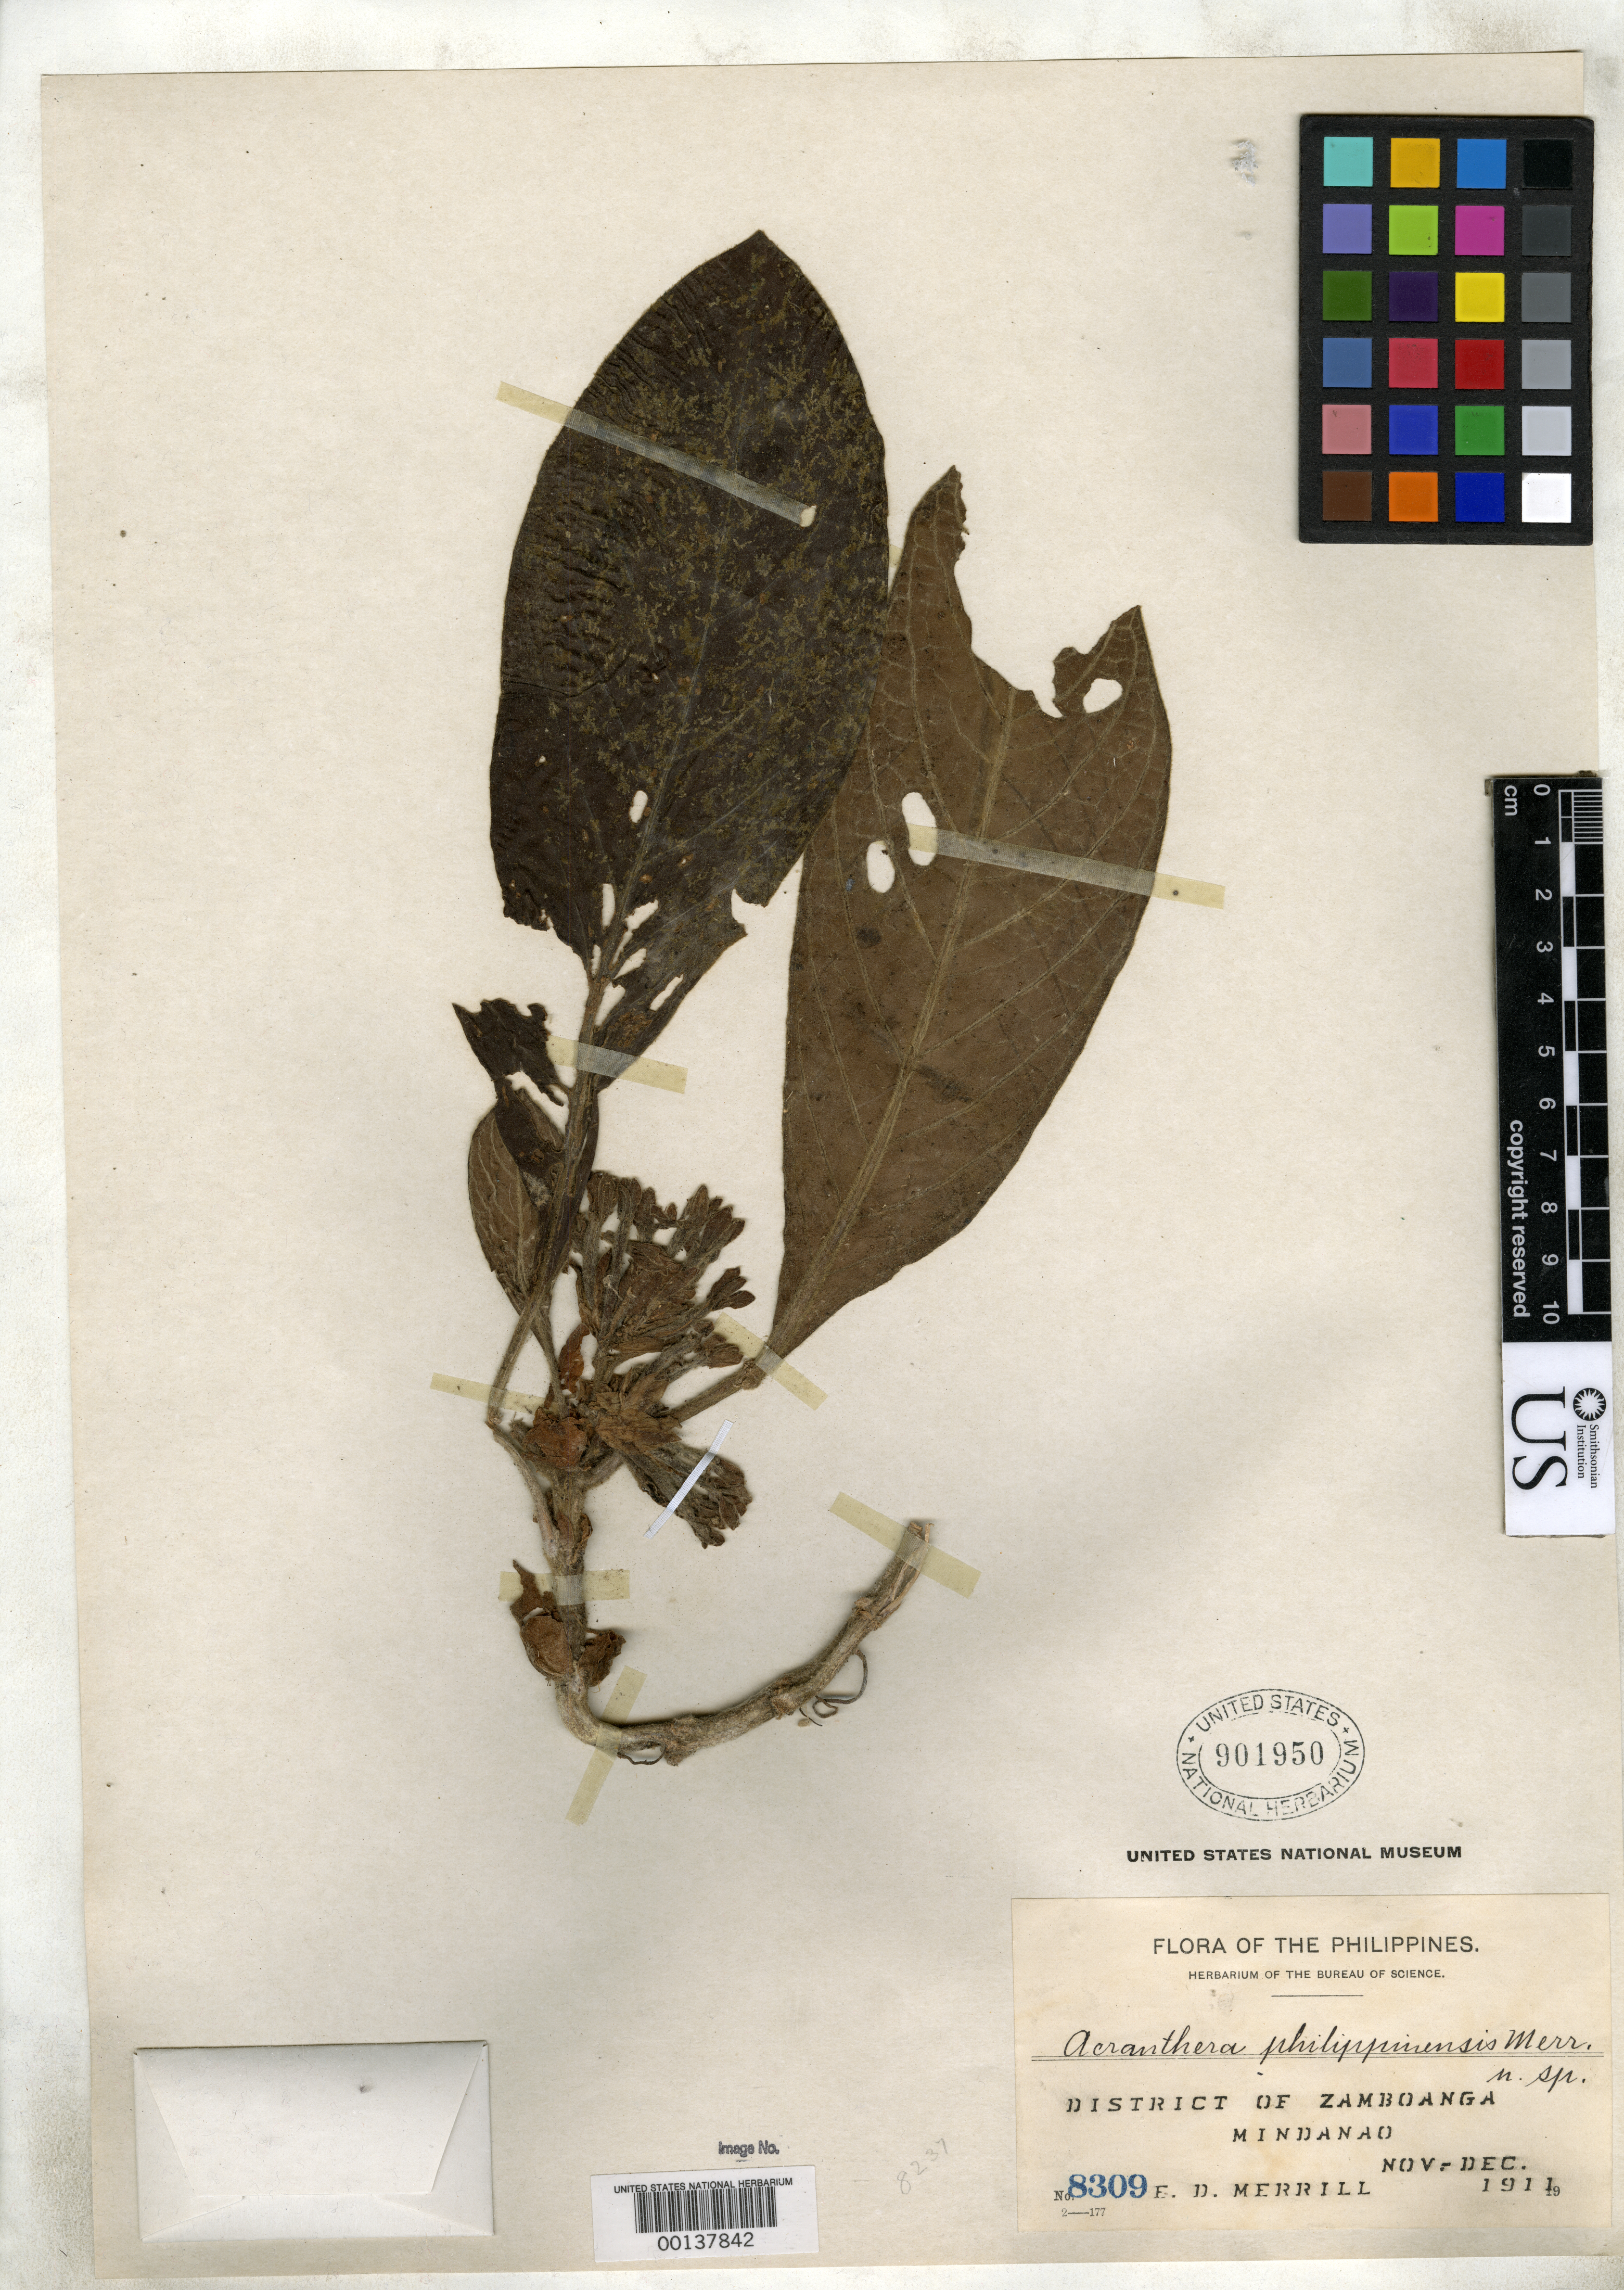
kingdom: Plantae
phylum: Tracheophyta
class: Magnoliopsida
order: Gentianales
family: Rubiaceae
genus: Acranthera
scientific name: Acranthera philippinensis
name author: Merr.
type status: Isotype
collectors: E. D. Merrill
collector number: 8309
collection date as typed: Nov 1911 to -- Dec 1911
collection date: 1911-11/1911-12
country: Philippines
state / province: Zamboanga Peninsula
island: Mindanao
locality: Tetuan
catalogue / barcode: US 901950